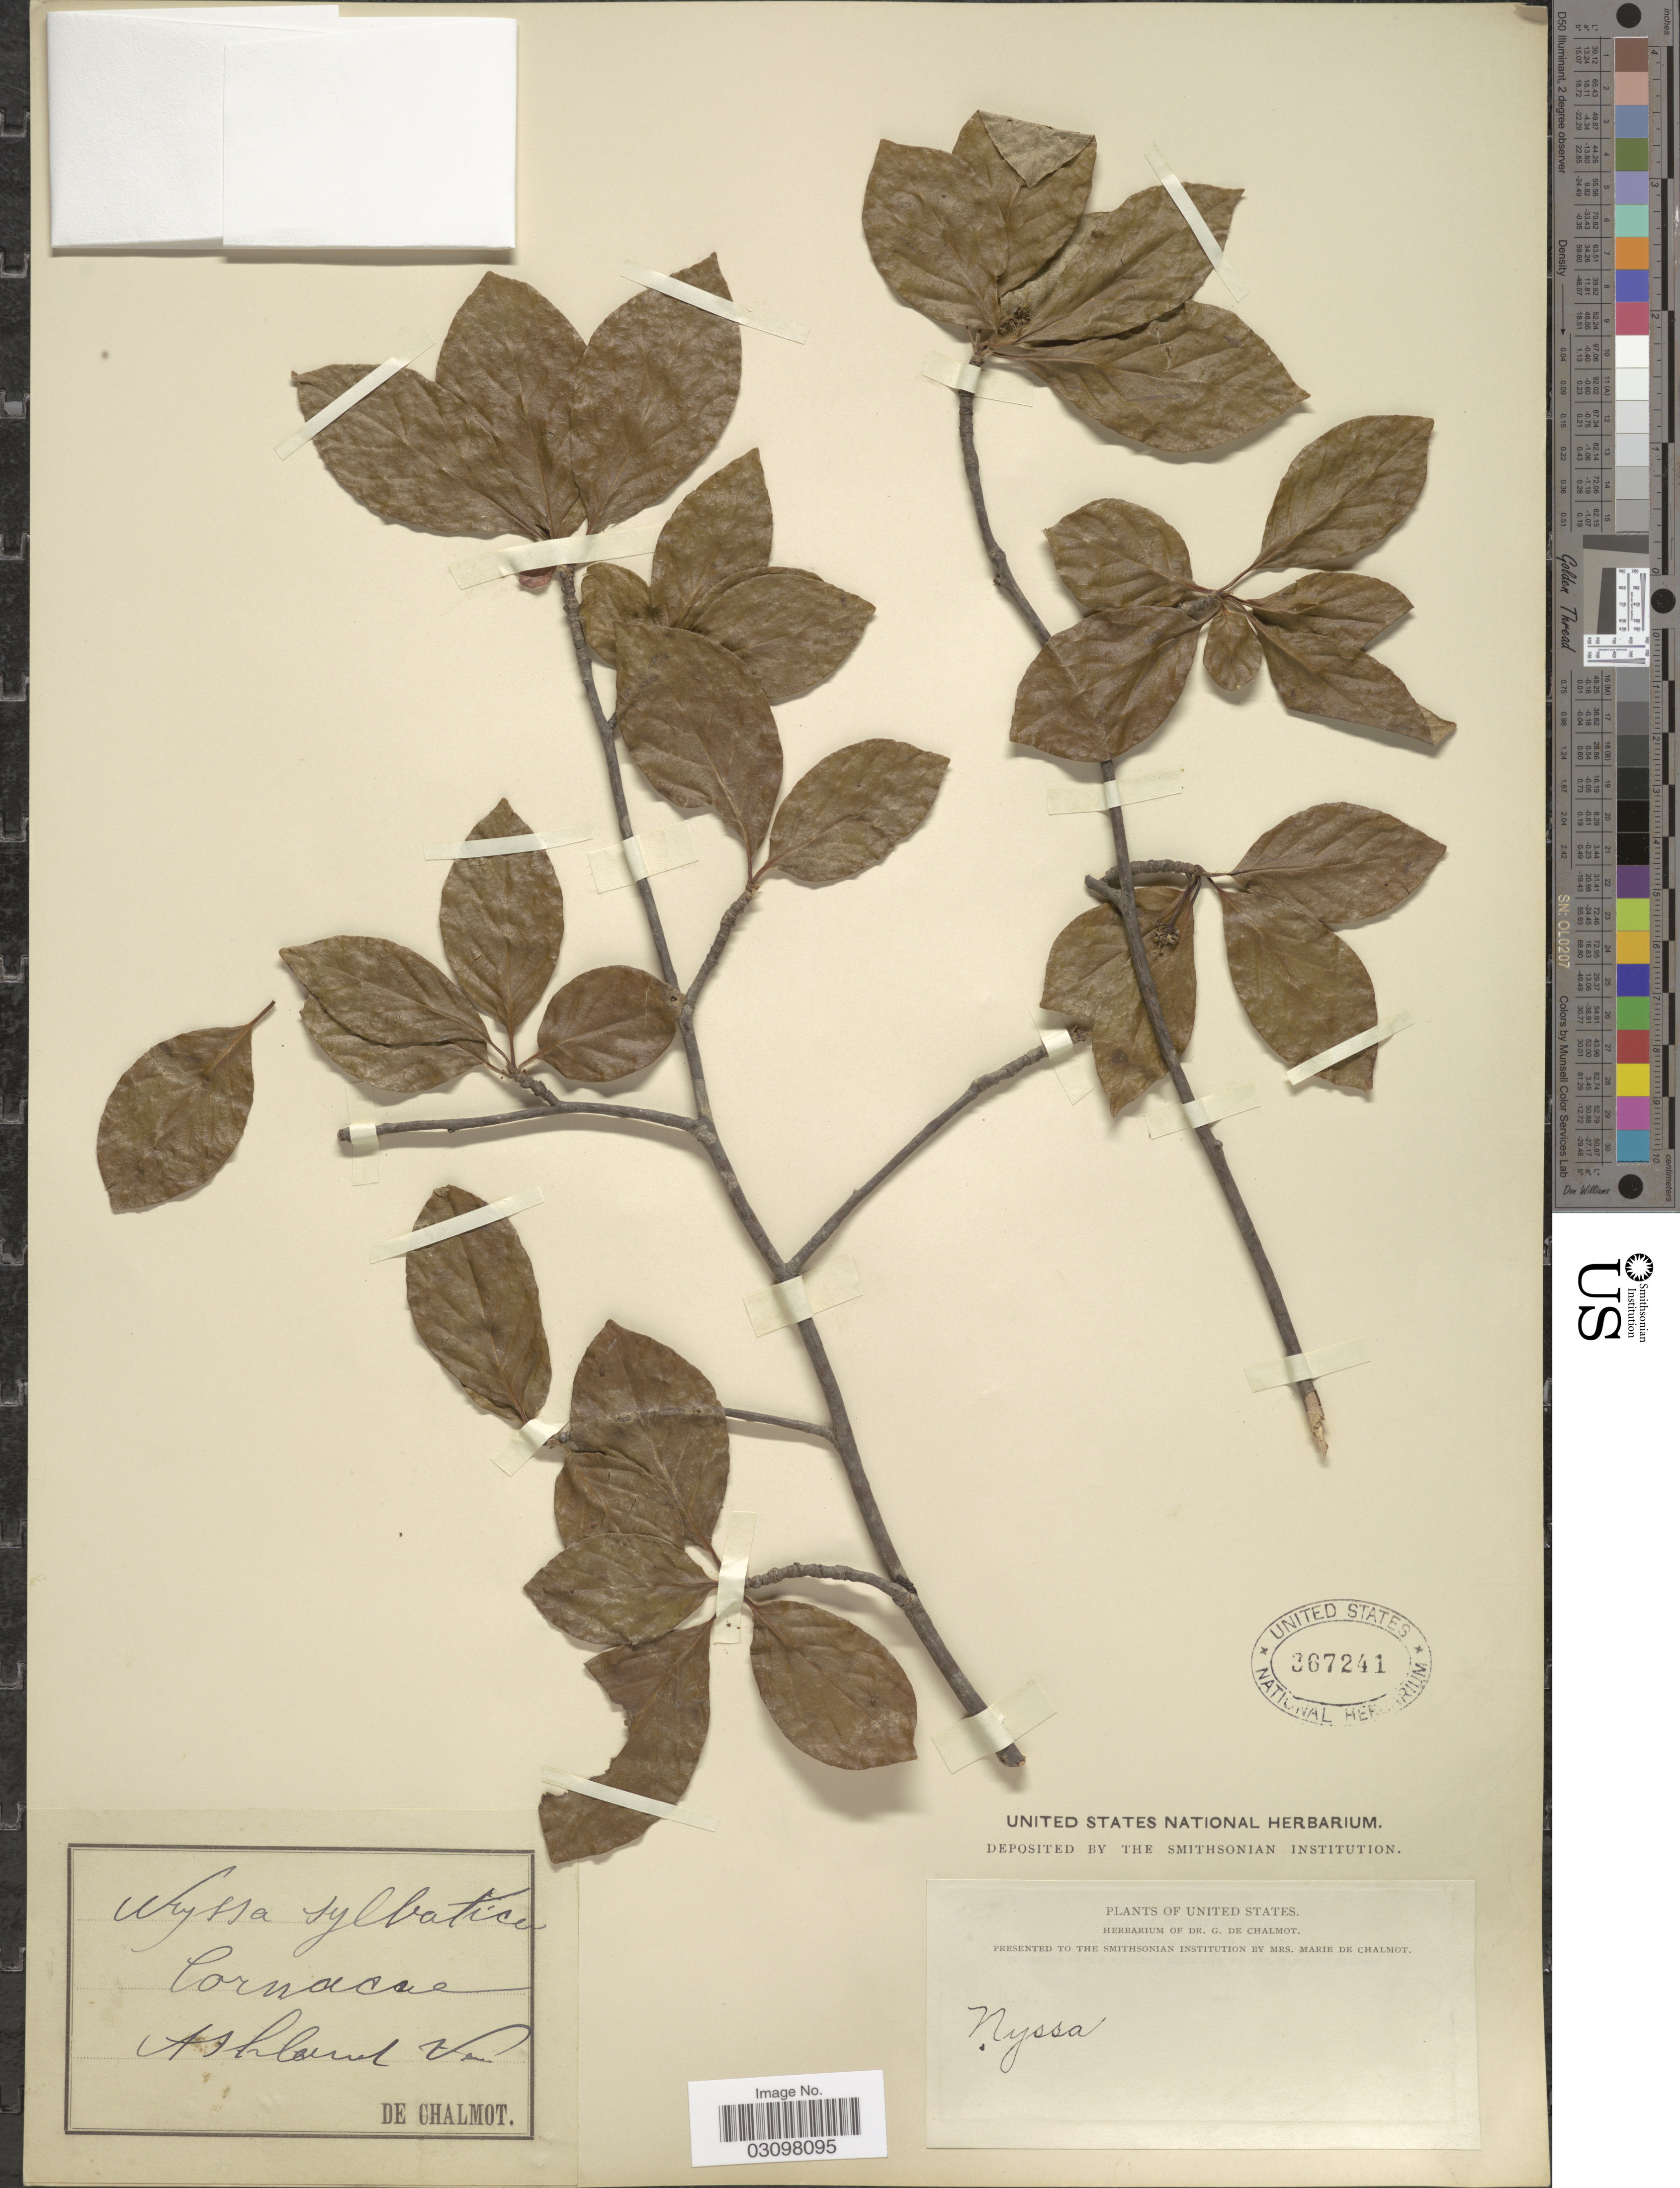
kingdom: Plantae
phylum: Tracheophyta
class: Magnoliopsida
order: Cornales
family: Nyssaceae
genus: Nyssa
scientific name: Nyssa sylvatica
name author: Marshall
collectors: G. de Chalmot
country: United States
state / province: Virginia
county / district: Hanover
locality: Ashland.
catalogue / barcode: US 367241